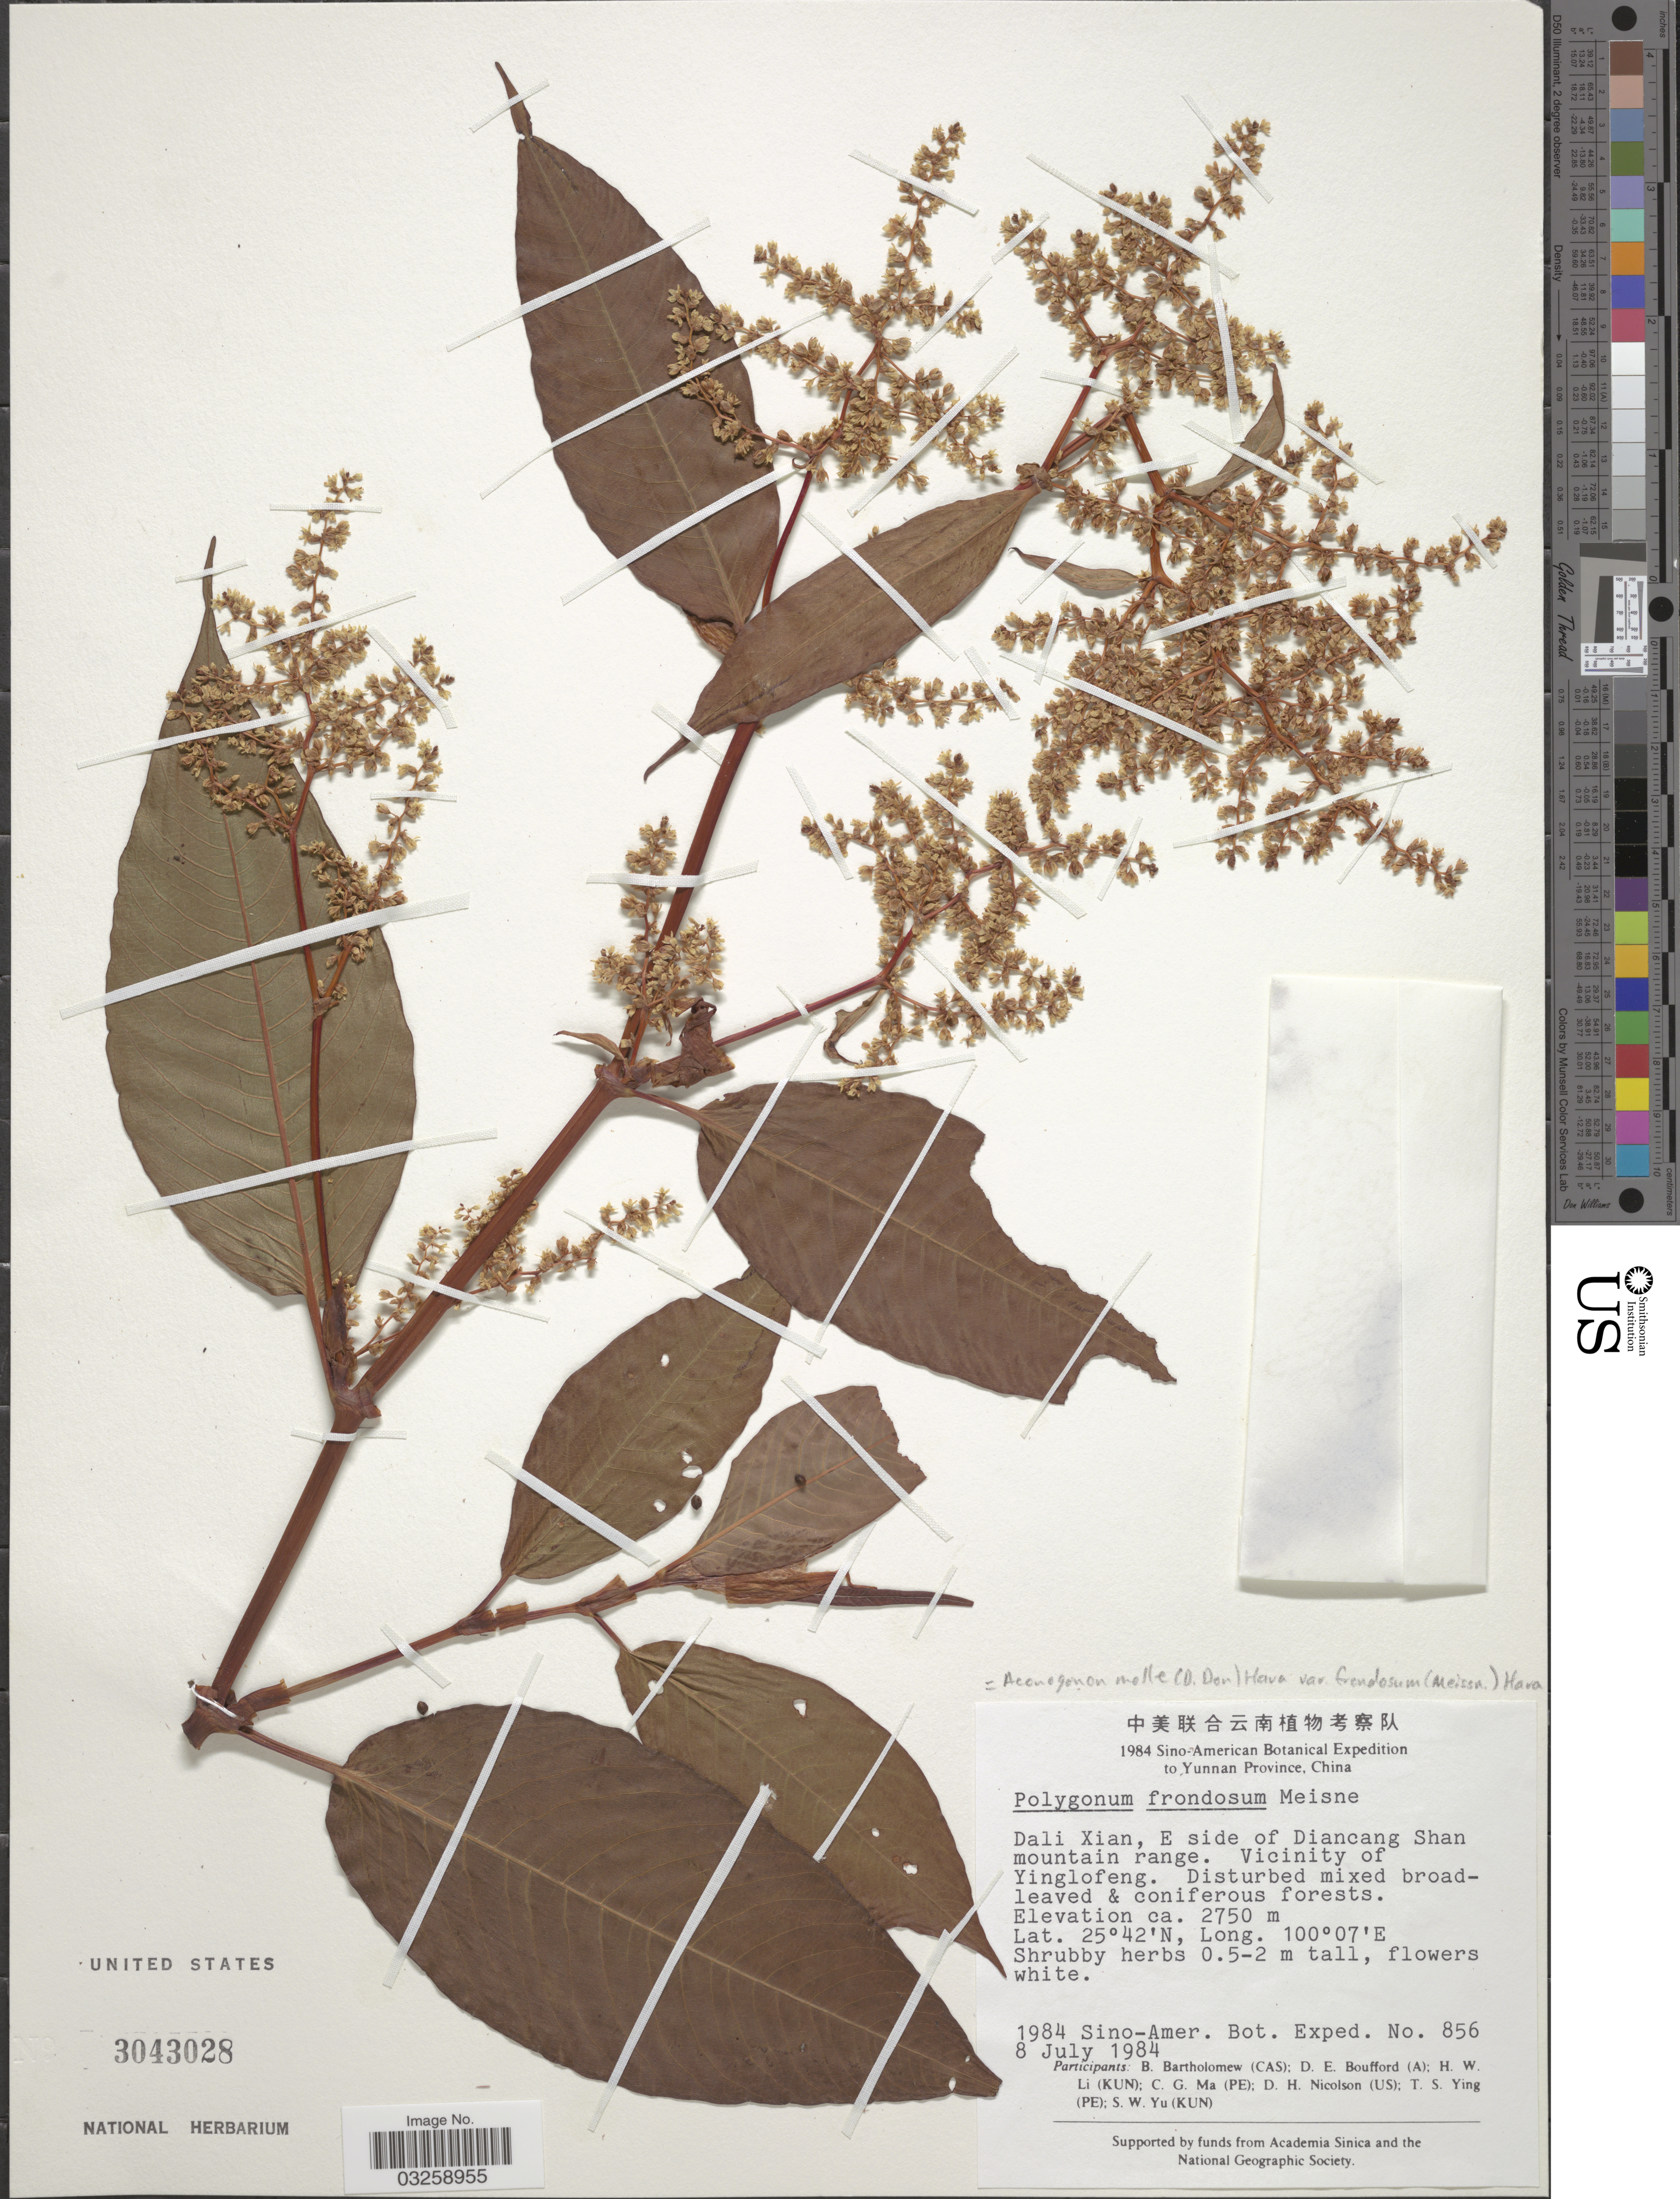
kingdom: Plantae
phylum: Tracheophyta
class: Magnoliopsida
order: Caryophyllales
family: Polygonaceae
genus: Koenigia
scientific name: Koenigia mollis var. frondosa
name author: (Meisn.) T.M. Schust. & Reveal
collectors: Sino-Amer. Bot. Exped. 1984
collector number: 856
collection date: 1984-07-08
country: China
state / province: Yunnan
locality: Yunnan Province. Dali Xian, E side of Diancang Shan mountain range. Vicinity of Yinglofeng.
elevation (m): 2750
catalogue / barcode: US 3043028